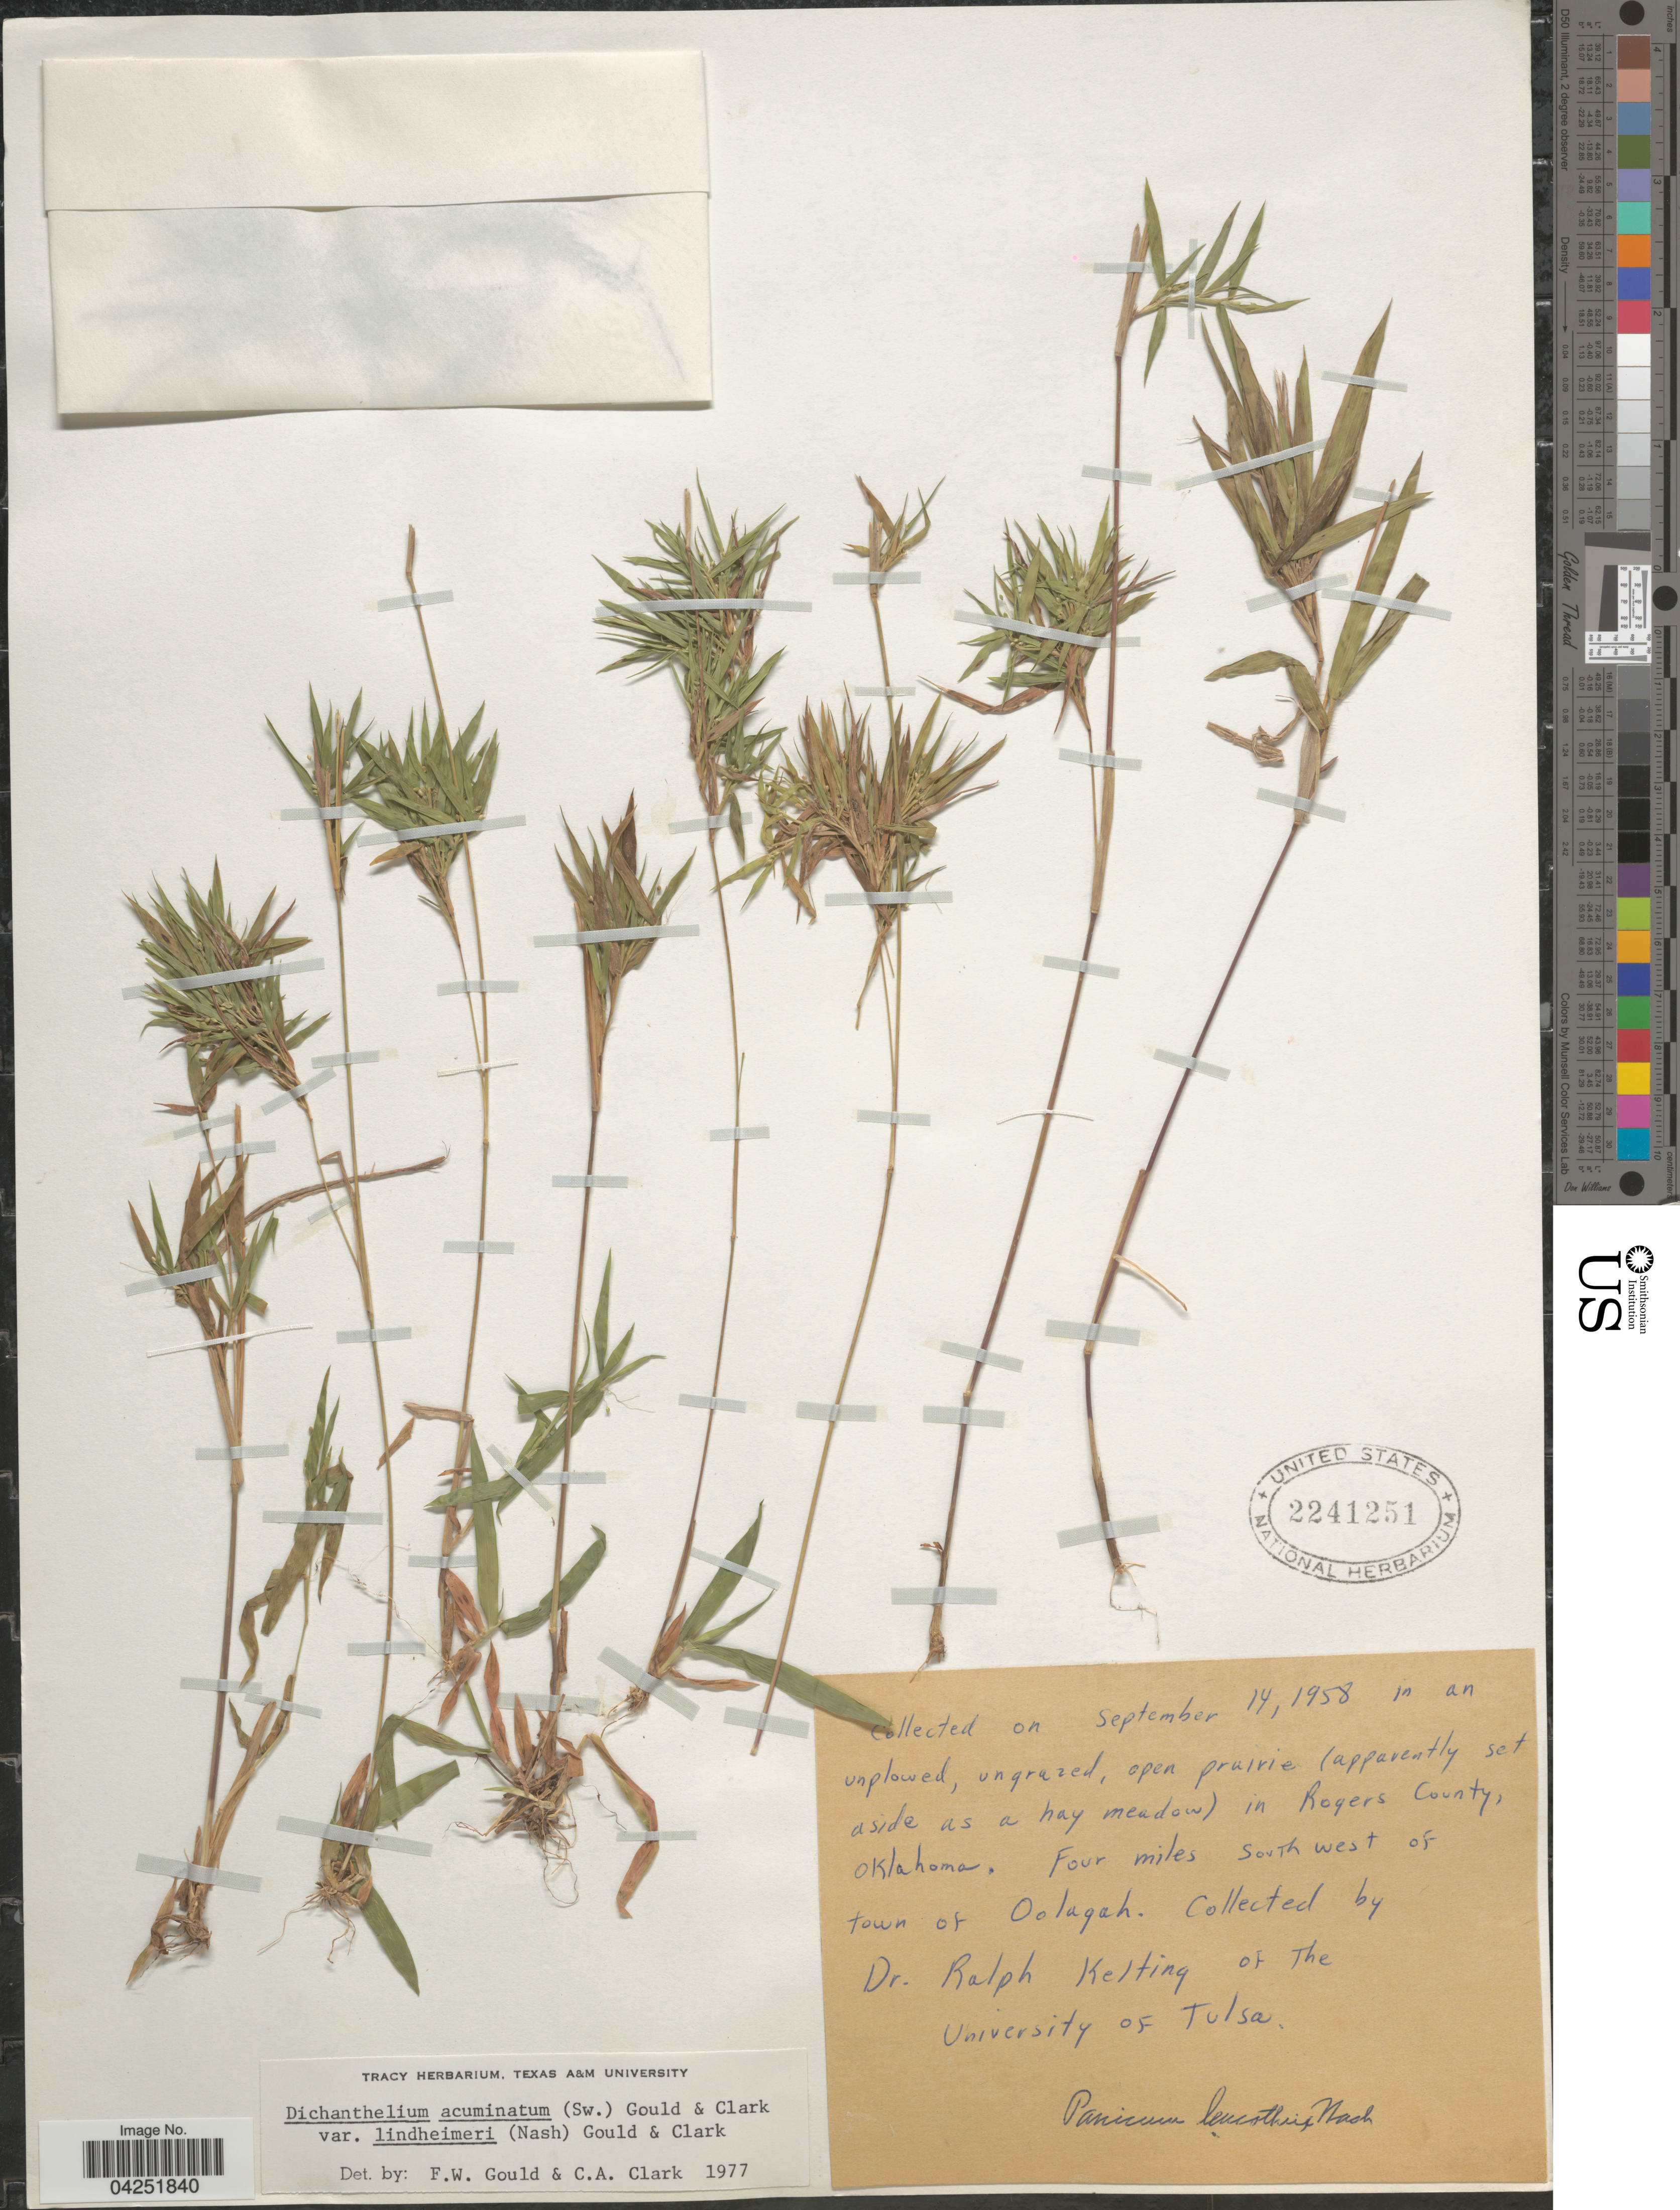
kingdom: Plantae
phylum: Tracheophyta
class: Liliopsida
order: Poales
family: Poaceae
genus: Dichanthelium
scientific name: Dichanthelium acuminatum var. lindheimeri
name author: (Nash) Gould & C.A. Clark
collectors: R. Kelting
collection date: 1958-09-14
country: United States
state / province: Oklahoma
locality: In Rogers County. Four miles southwest of town of Oolagah.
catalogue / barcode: US 2241251